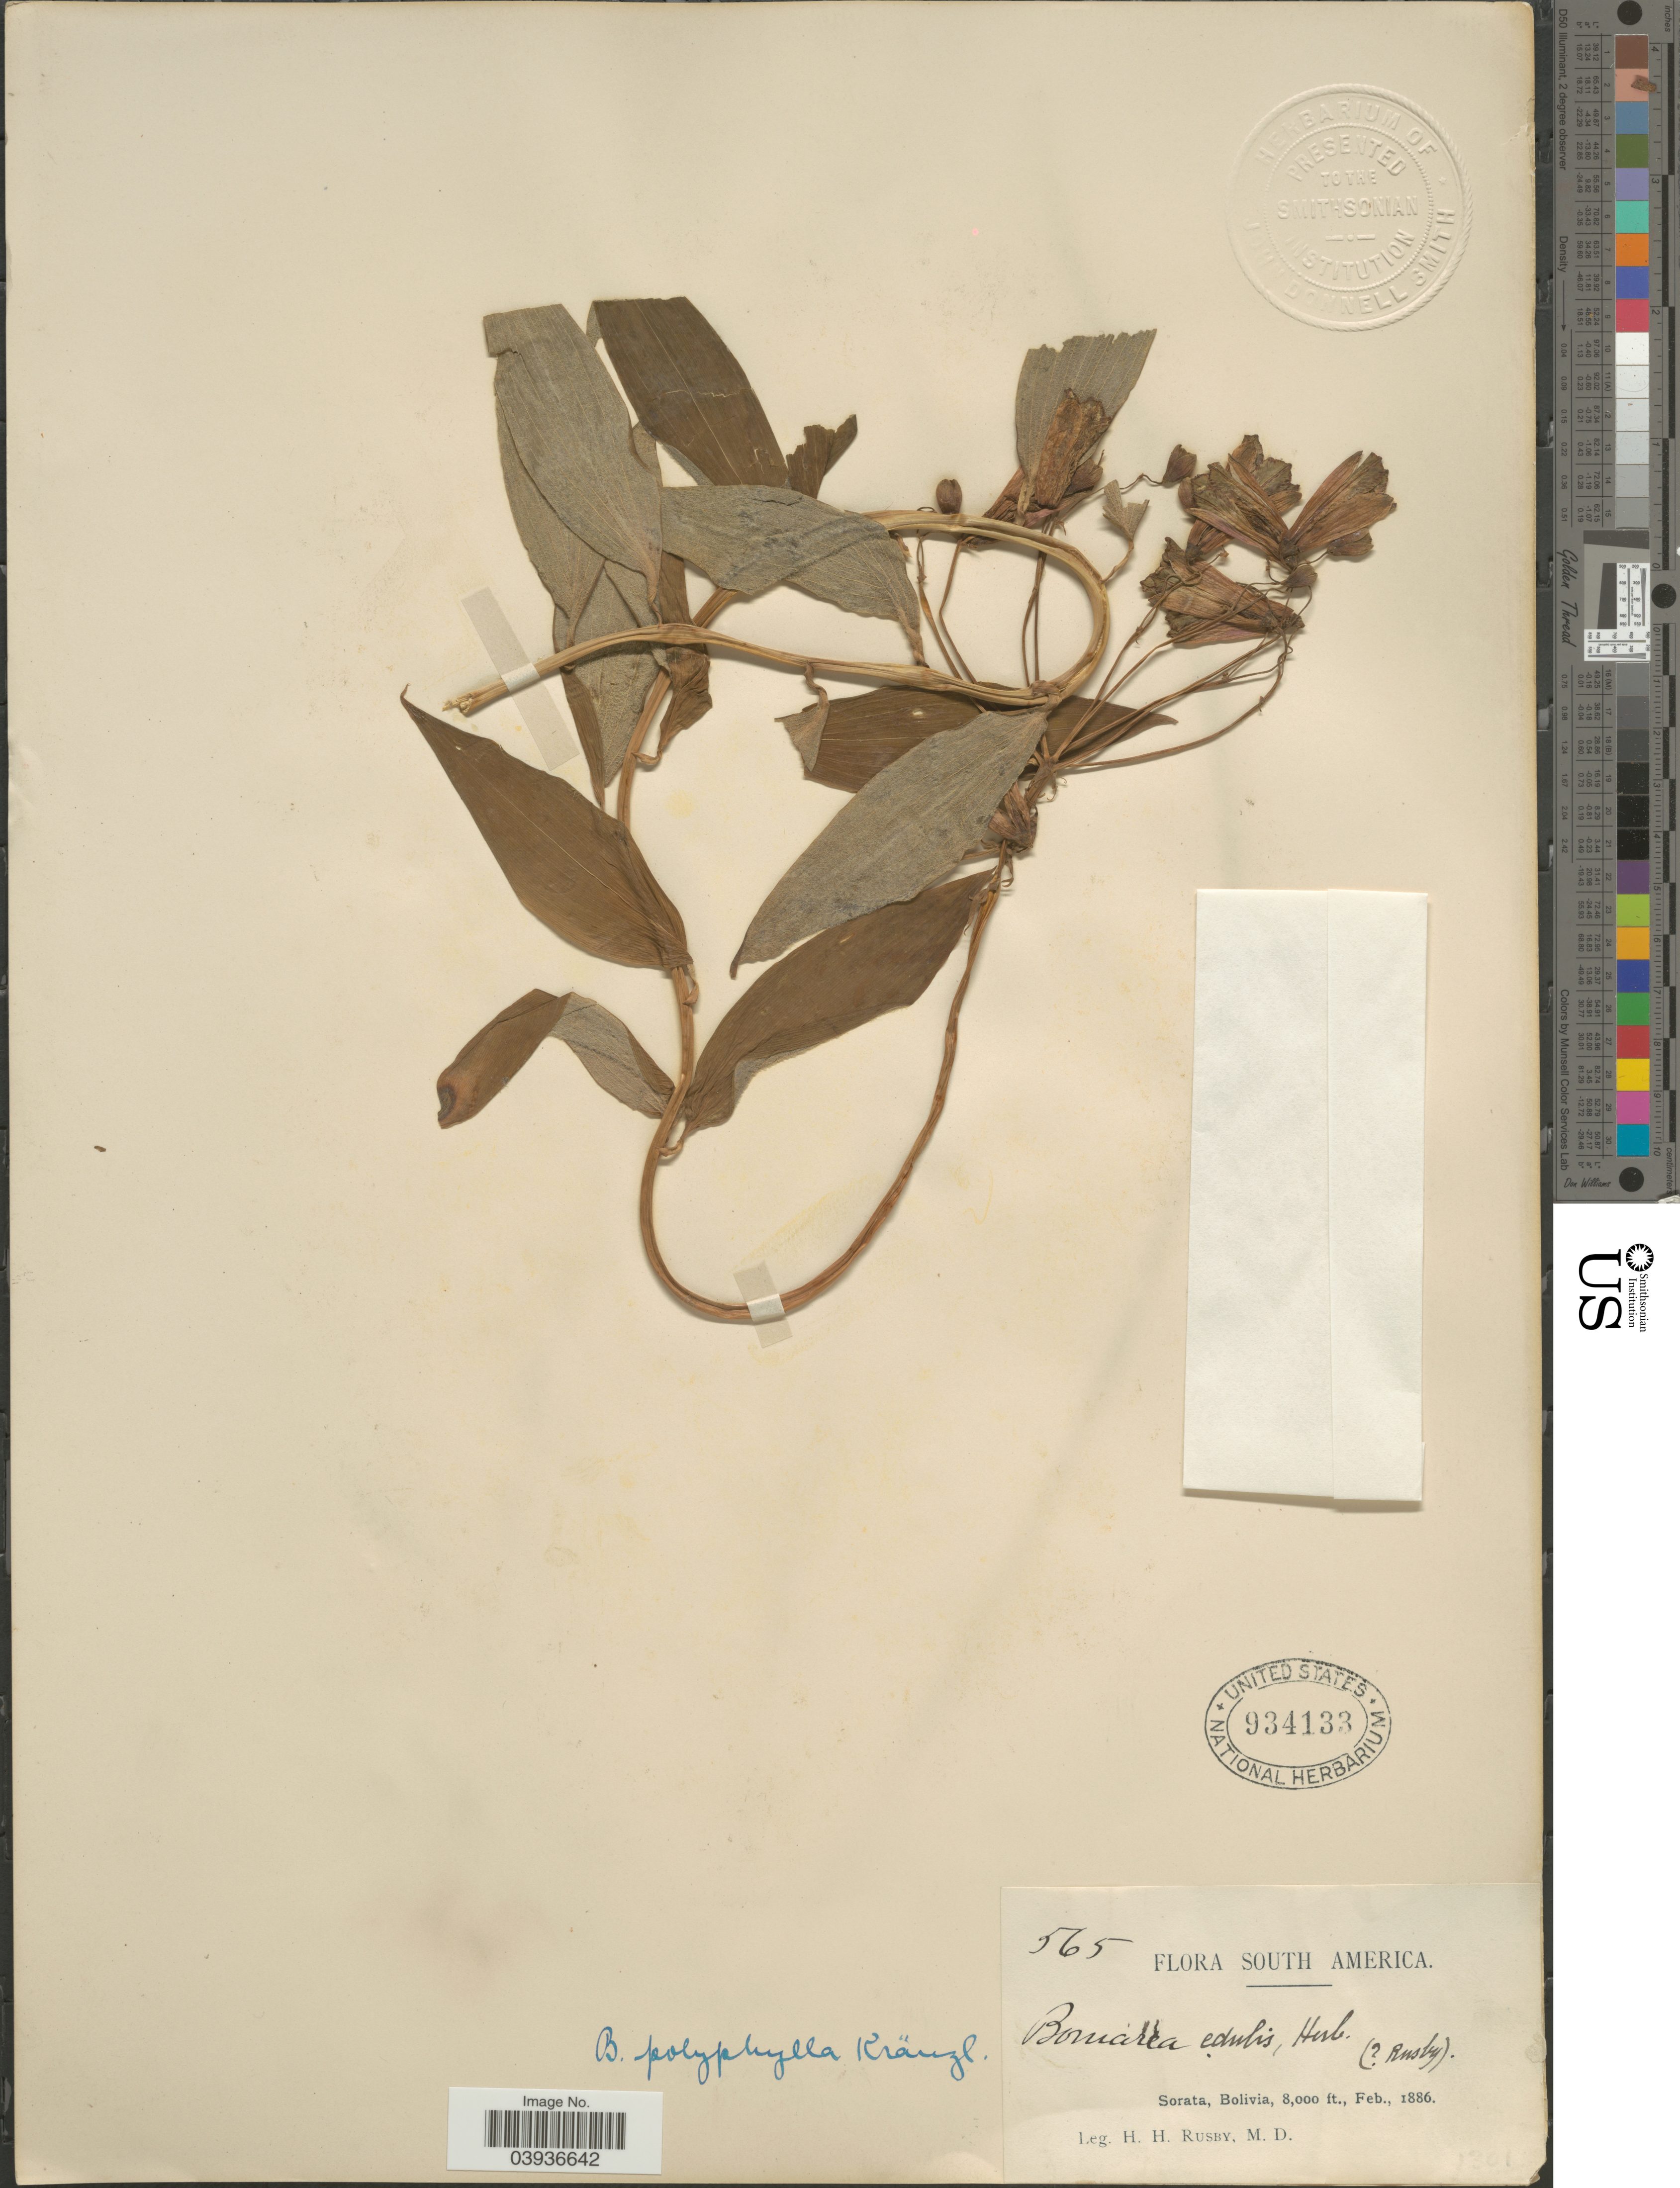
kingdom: Plantae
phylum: Tracheophyta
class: Liliopsida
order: Liliales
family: Alstroemeriaceae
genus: Bomarea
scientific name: Bomarea ovata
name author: (Cav.) Mirb.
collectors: H. H. Rusby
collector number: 565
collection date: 1886-02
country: Bolivia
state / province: La Páz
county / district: Larecaja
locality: Sorata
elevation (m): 2438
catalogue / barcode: US 934133